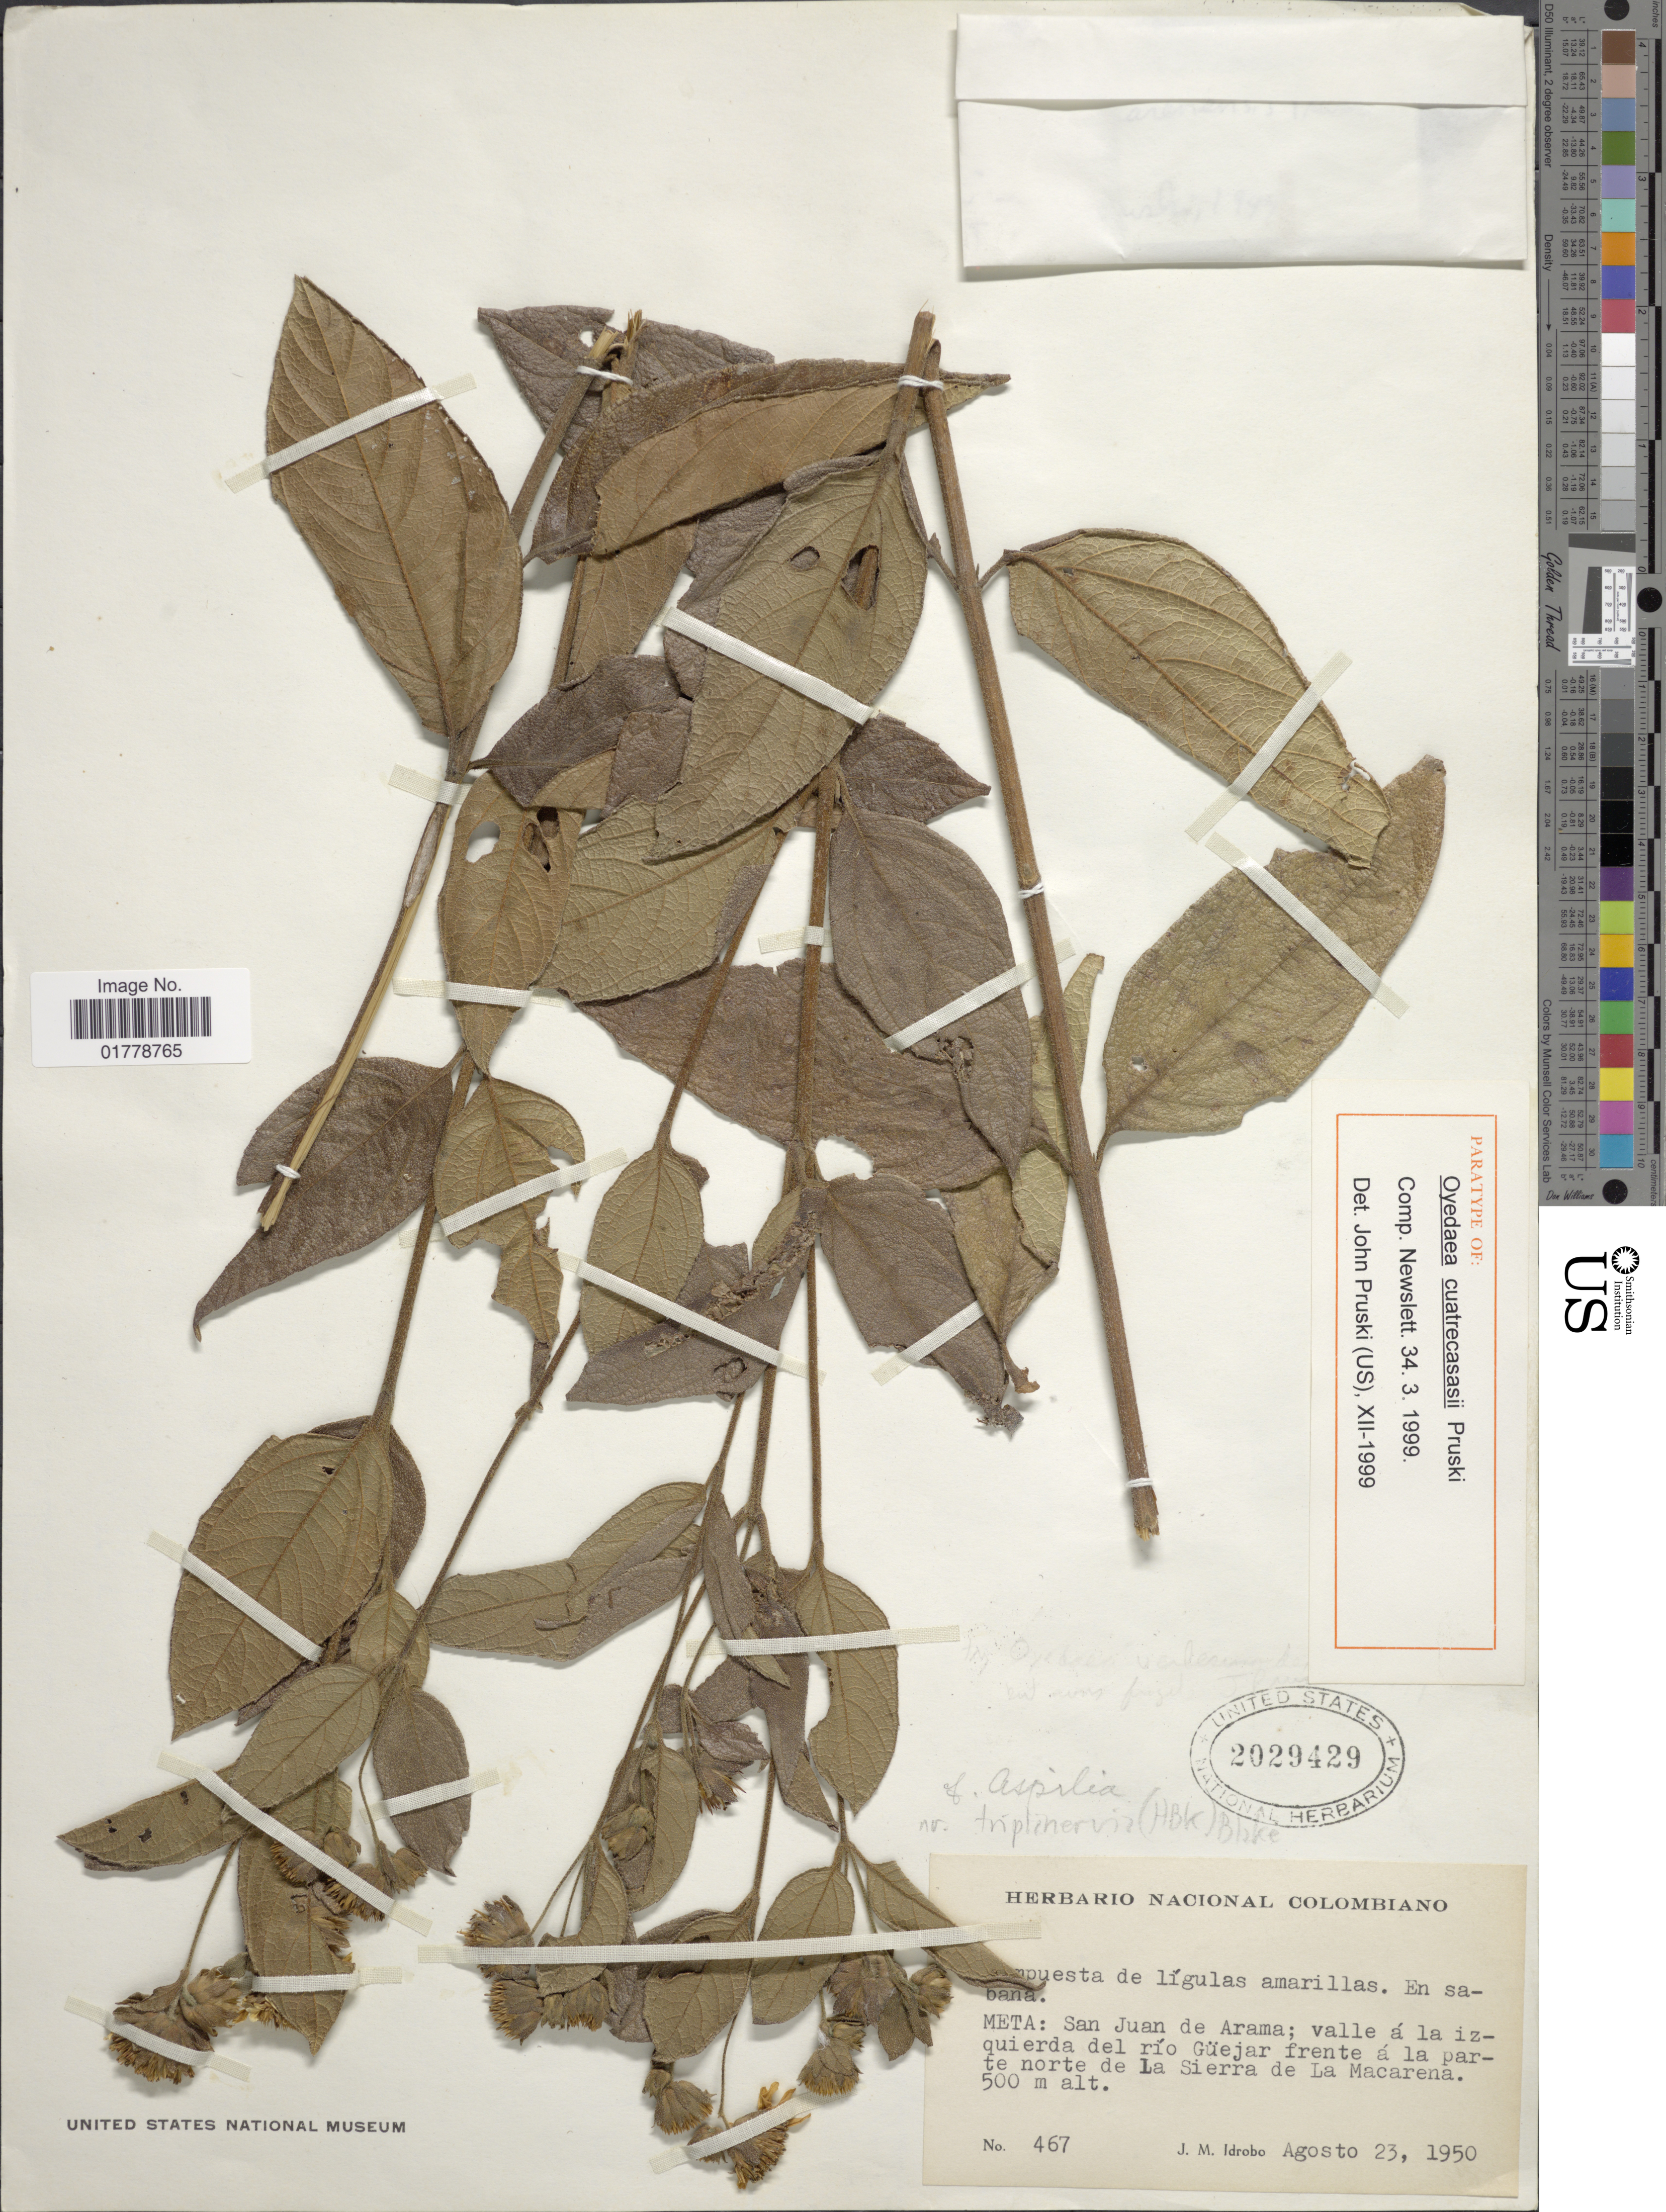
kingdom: Plantae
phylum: Tracheophyta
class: Magnoliopsida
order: Asterales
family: Asteraceae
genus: Oyedaea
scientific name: Oyedaea cuatrecasasii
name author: Pruski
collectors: J. M. Idrobo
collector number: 467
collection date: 1950-08-23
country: Colombia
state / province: Meta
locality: Meta: San Juan de Arama; valle á la izquierda del río Güejar frente á la parte norte de La Sierra de La Macarena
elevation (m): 500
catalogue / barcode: US 2029429